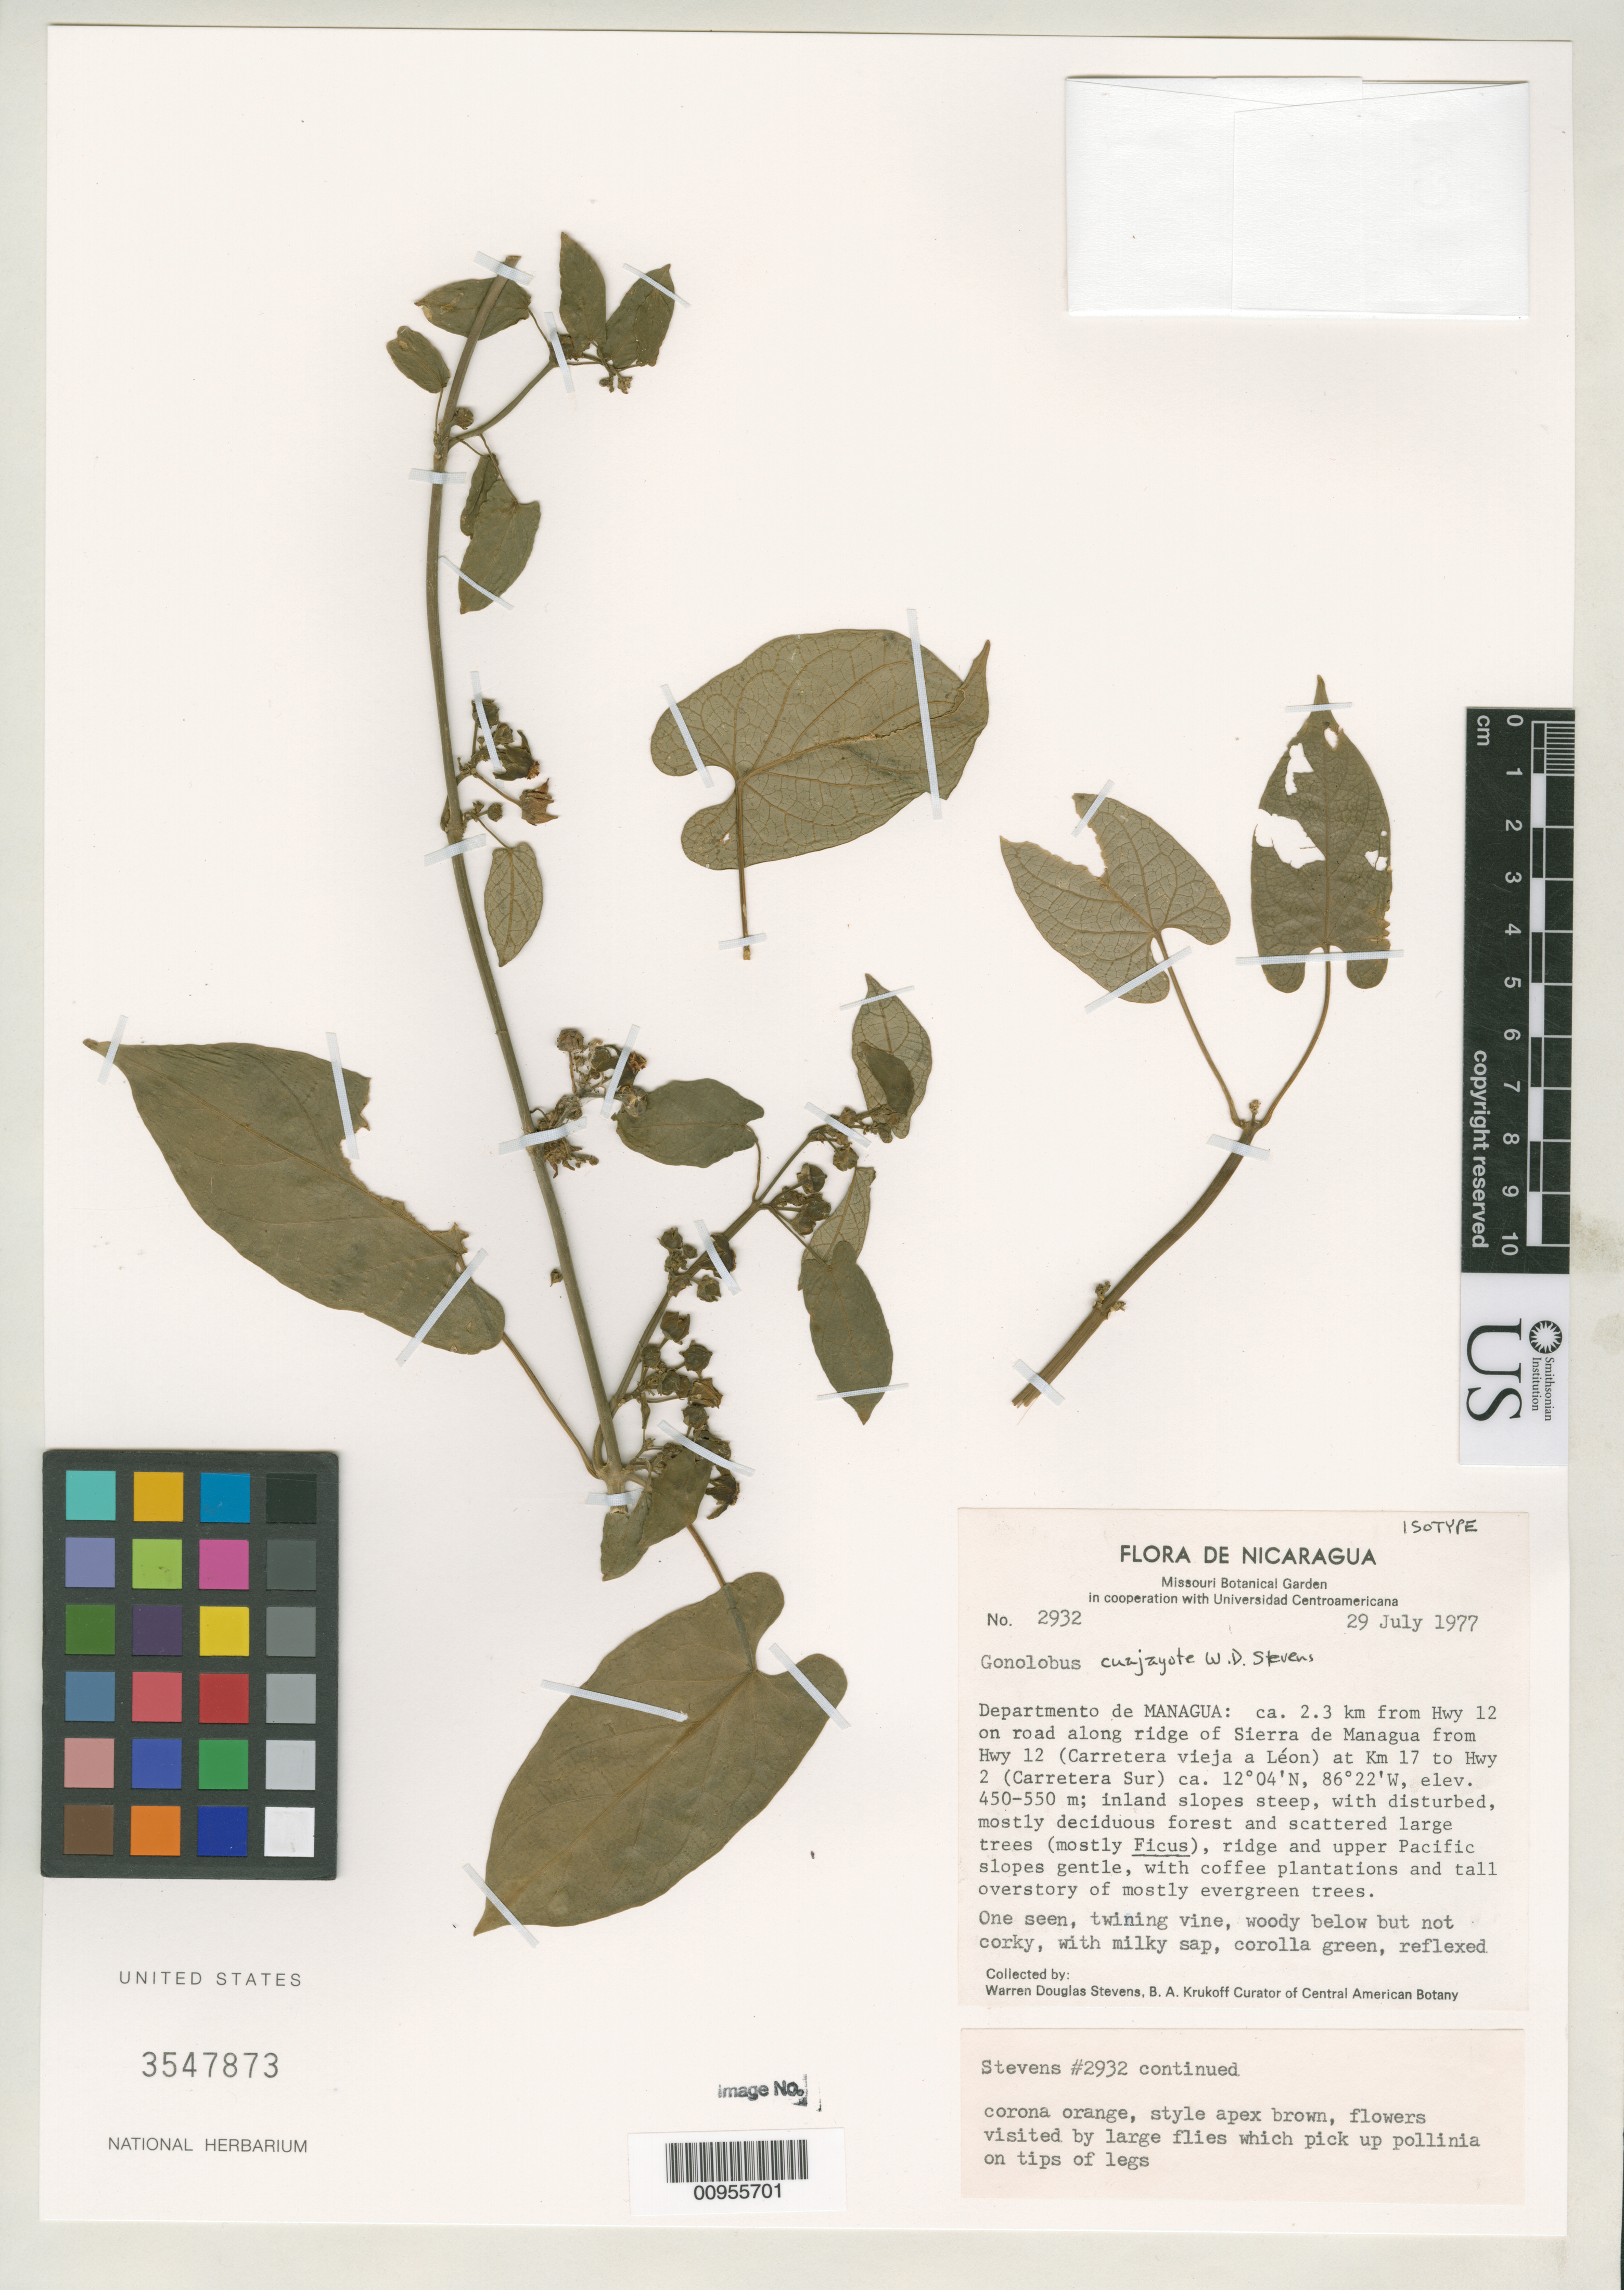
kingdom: Plantae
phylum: Tracheophyta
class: Magnoliopsida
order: Gentianales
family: Apocynaceae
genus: Gonolobus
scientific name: Gonolobus cuajayote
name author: W.D. Stevens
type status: Isotype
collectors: W. D. Stevens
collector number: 2932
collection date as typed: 29 Jul 1977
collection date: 1977-07-29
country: Nicaragua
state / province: Managua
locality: Departamento de Managua: ca. 2.3 km from Hwy 12 on road along ridge of Sierra de Managua from Hwy 12 (Carretera vieja a Léon) at km 17 to Hwy 2 (Carretera Sur).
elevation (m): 450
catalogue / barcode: US 3547873